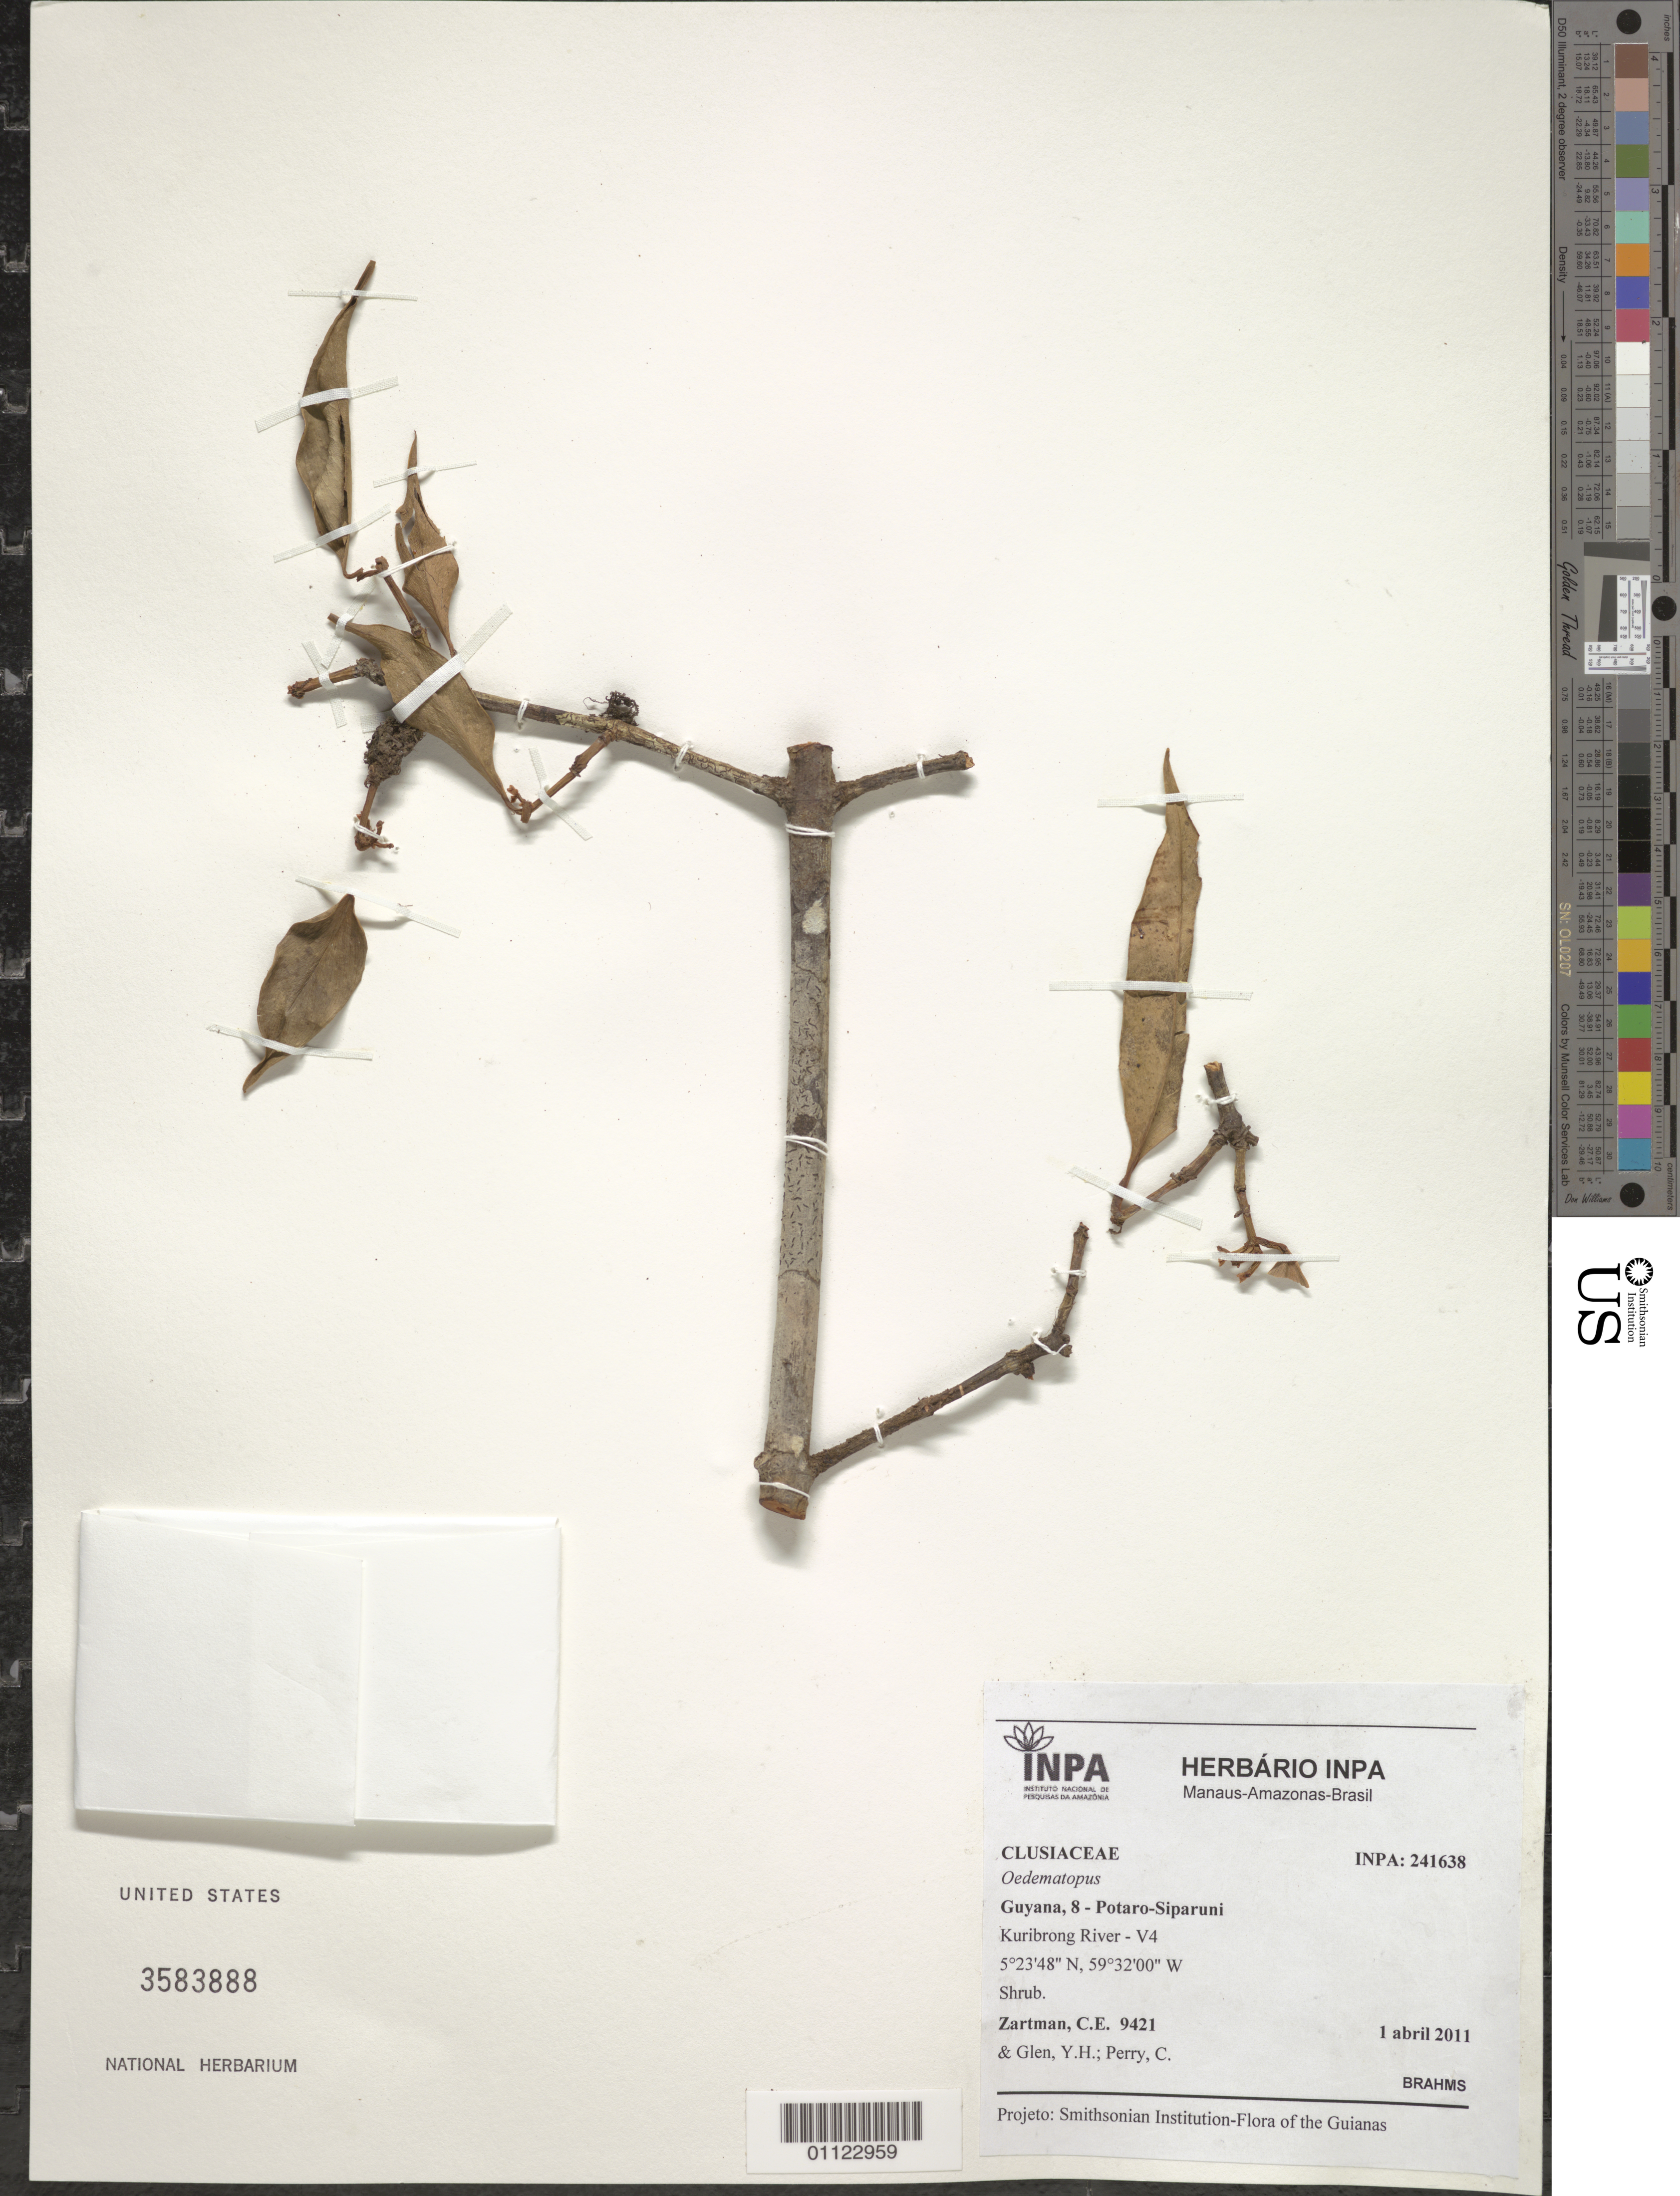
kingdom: Plantae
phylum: Tracheophyta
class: Magnoliopsida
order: Malpighiales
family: Clusiaceae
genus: Clusia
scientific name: Clusia hammeliana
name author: Pipoly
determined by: Nascimento-Júnior, J. E. do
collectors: C. Zartman, Y. Glen & C. Perry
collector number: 9421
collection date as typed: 1-Apr-11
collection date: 1911-04-01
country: Guyana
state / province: Potaro-Siparuni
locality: Kuribrong River - V4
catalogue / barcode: US 3583888